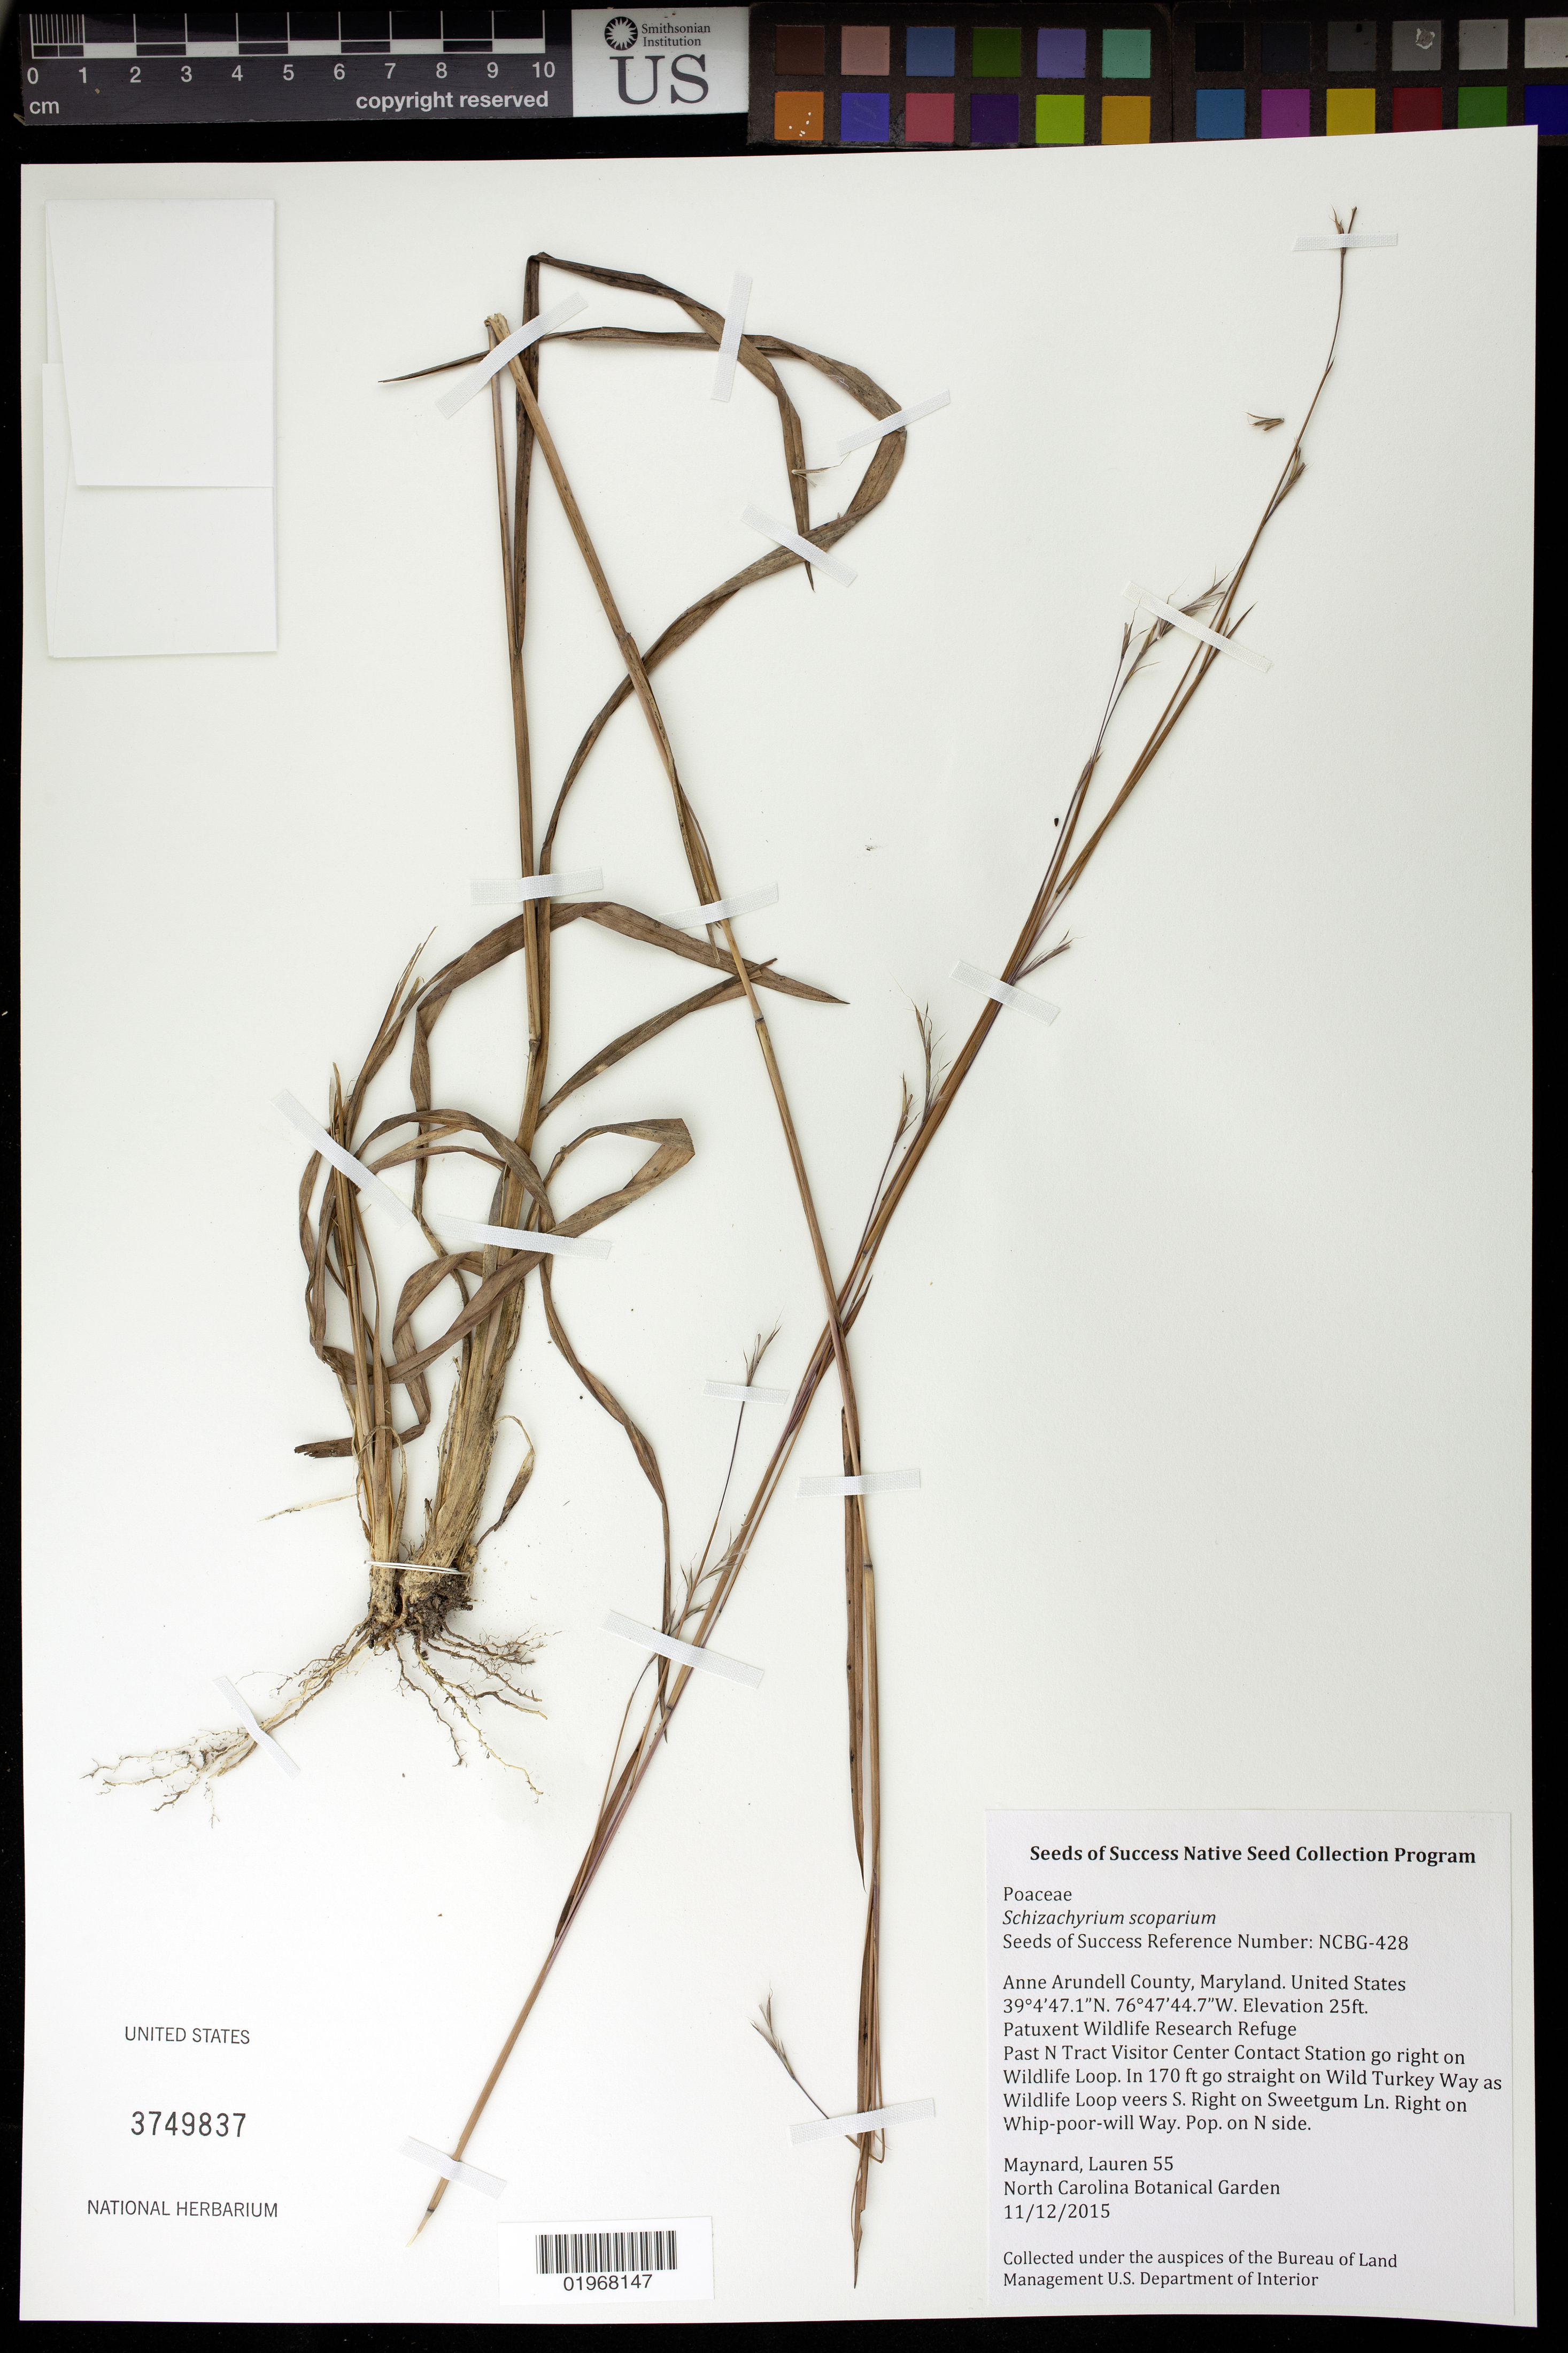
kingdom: Plantae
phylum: Tracheophyta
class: Liliopsida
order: Poales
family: Poaceae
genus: Schizachyrium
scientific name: Schizachyrium scoparium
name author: (Michx.) Nash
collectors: L. Maynard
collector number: NCBG-428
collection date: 2015-11-12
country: United States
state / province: Maryland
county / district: Anne Arundel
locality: Patuxent Wildlife Research Center, The Savannah on Whip-poor-will Way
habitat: Successional meadow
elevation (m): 8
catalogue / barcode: US 3749837